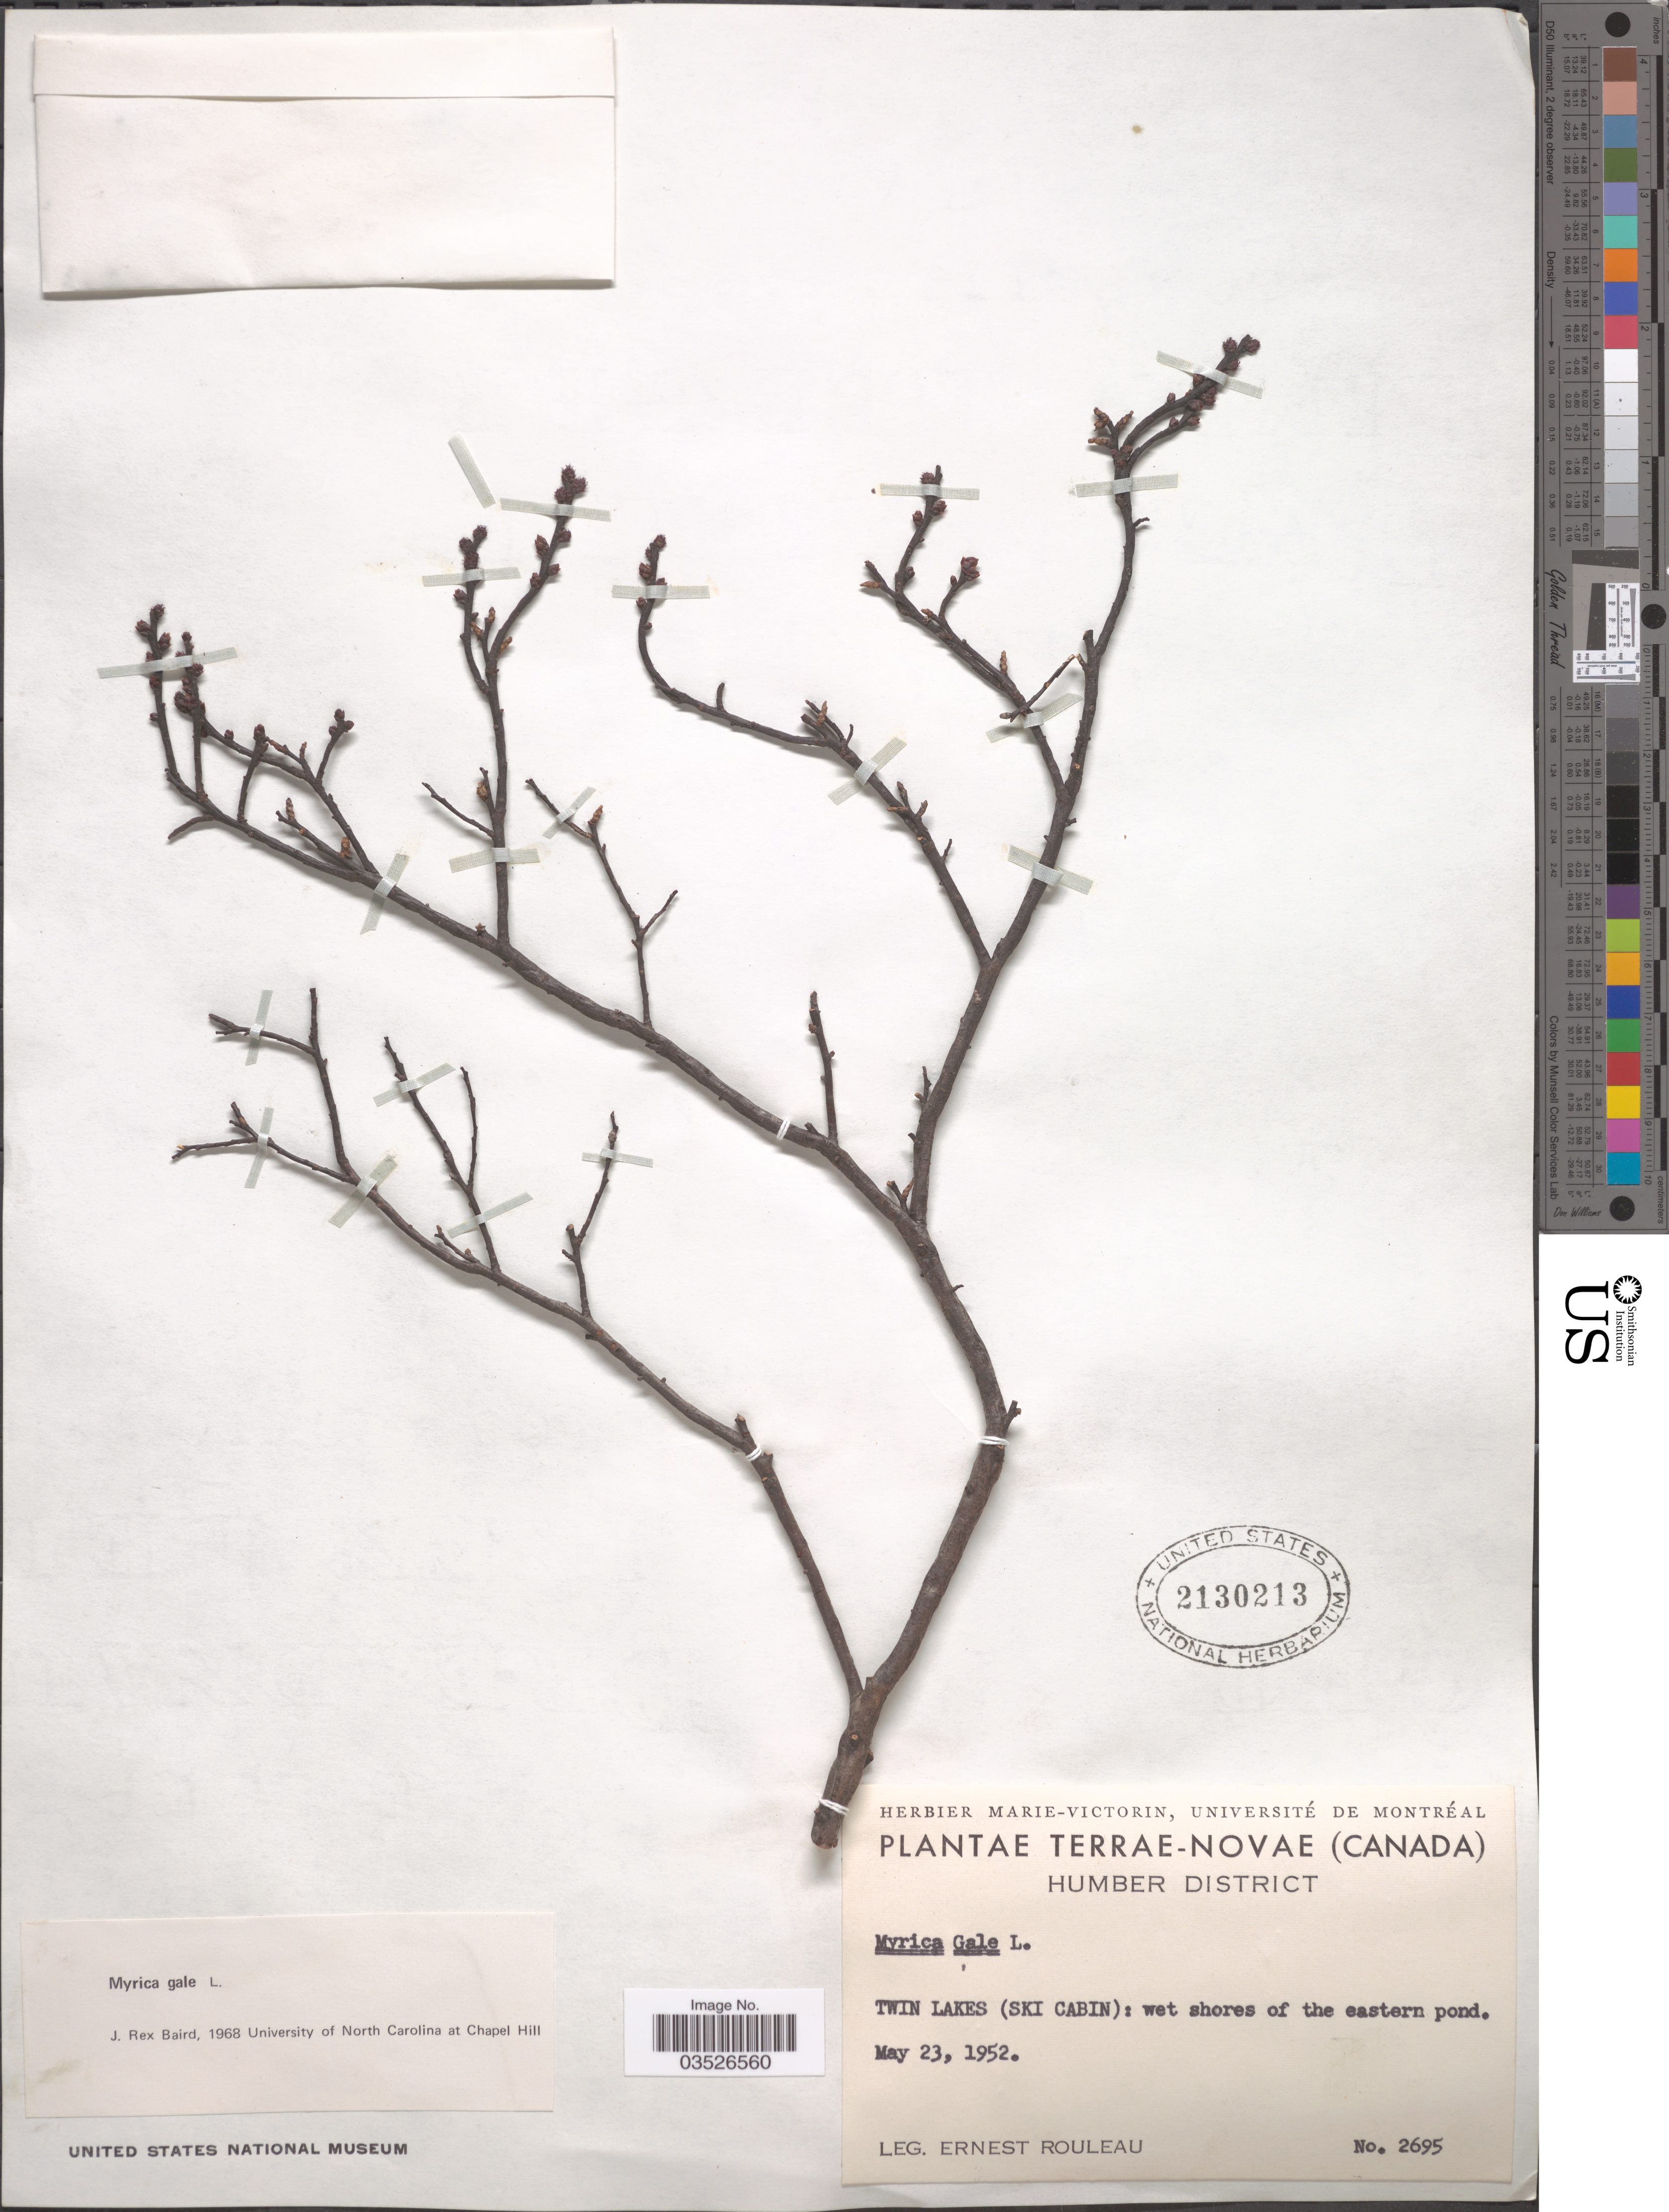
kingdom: Plantae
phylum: Tracheophyta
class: Magnoliopsida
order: Fagales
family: Myricaceae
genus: Myrica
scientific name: Myrica gale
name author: L.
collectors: J. Rouleau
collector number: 2695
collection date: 1952-05-23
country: Canada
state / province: Newfoundland and Labrador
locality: Terrae-Novae. Humber District. Twin Lakes (Ski Cabin): wet shores of the eastern pond.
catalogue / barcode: US 2130213